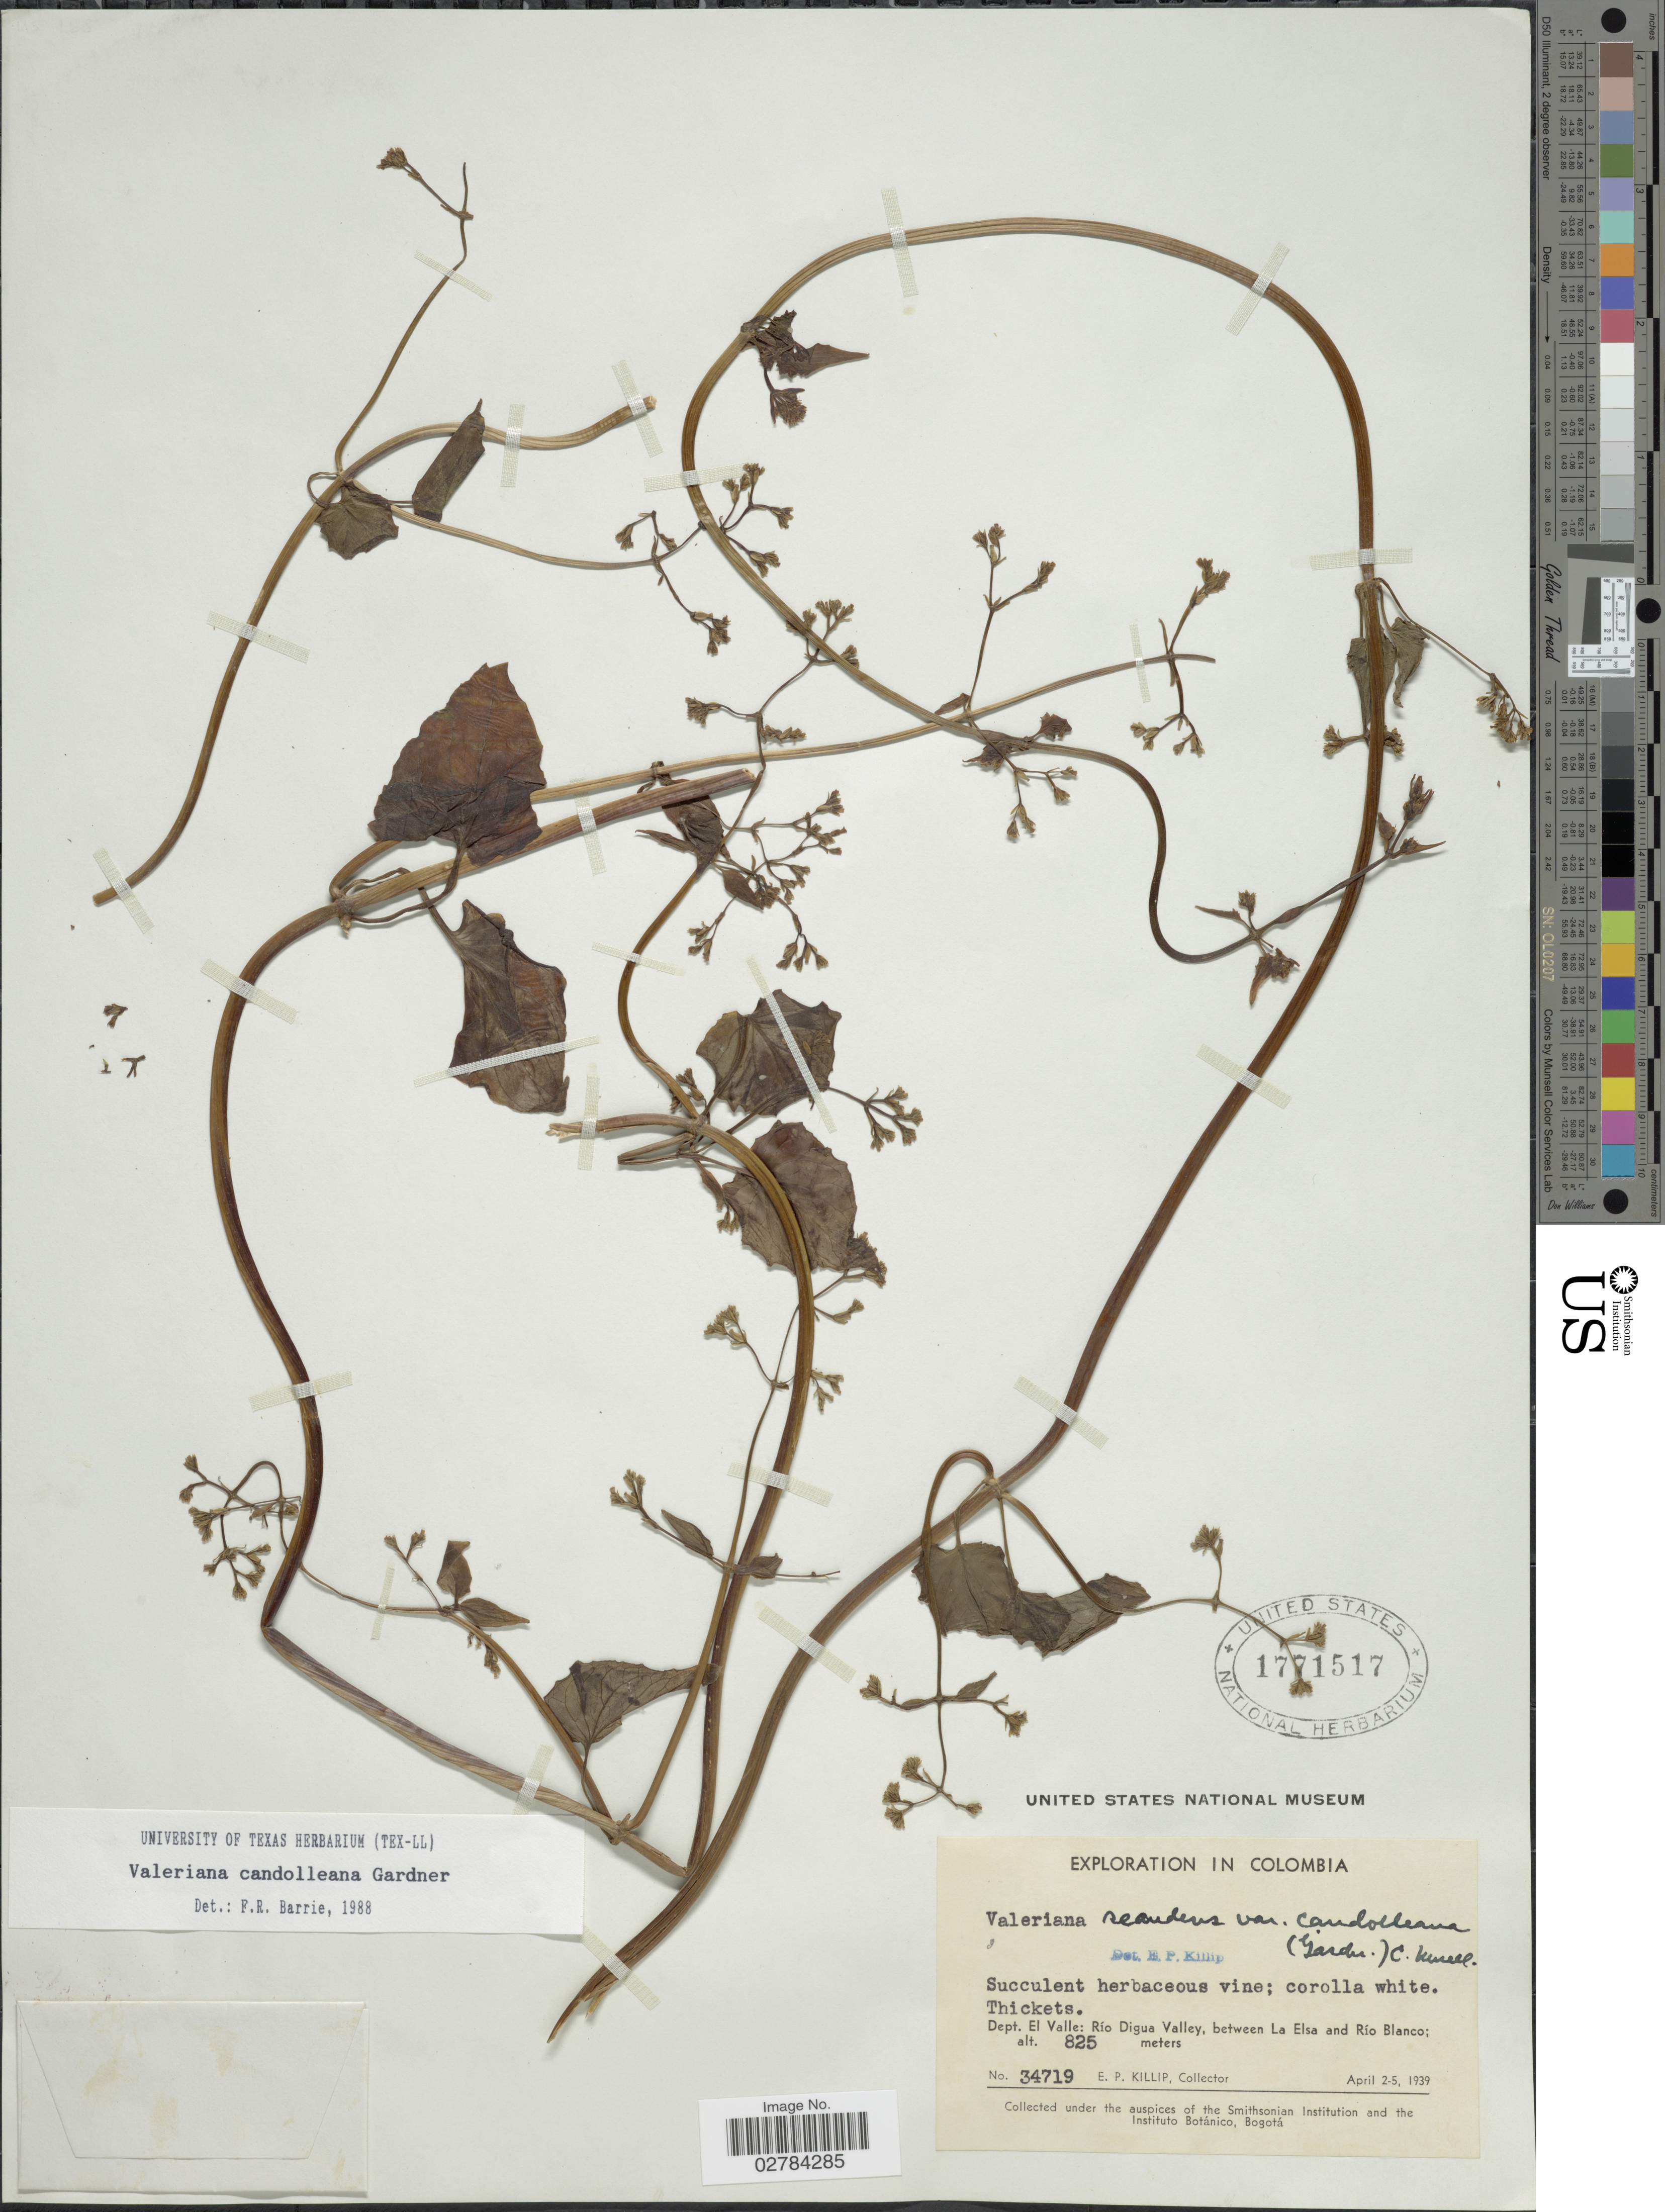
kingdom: Plantae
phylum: Tracheophyta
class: Magnoliopsida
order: Dipsacales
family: Caprifoliaceae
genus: Valeriana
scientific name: Valeriana candolleana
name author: Gardner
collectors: E. P. Killip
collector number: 34719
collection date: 1939-04-02/1939-04-05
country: Colombia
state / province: Valle del Cauca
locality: Dept. El Valle: Río Digua Valley, between La Elsa and Río Blanco.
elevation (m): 825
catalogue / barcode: US 1771517